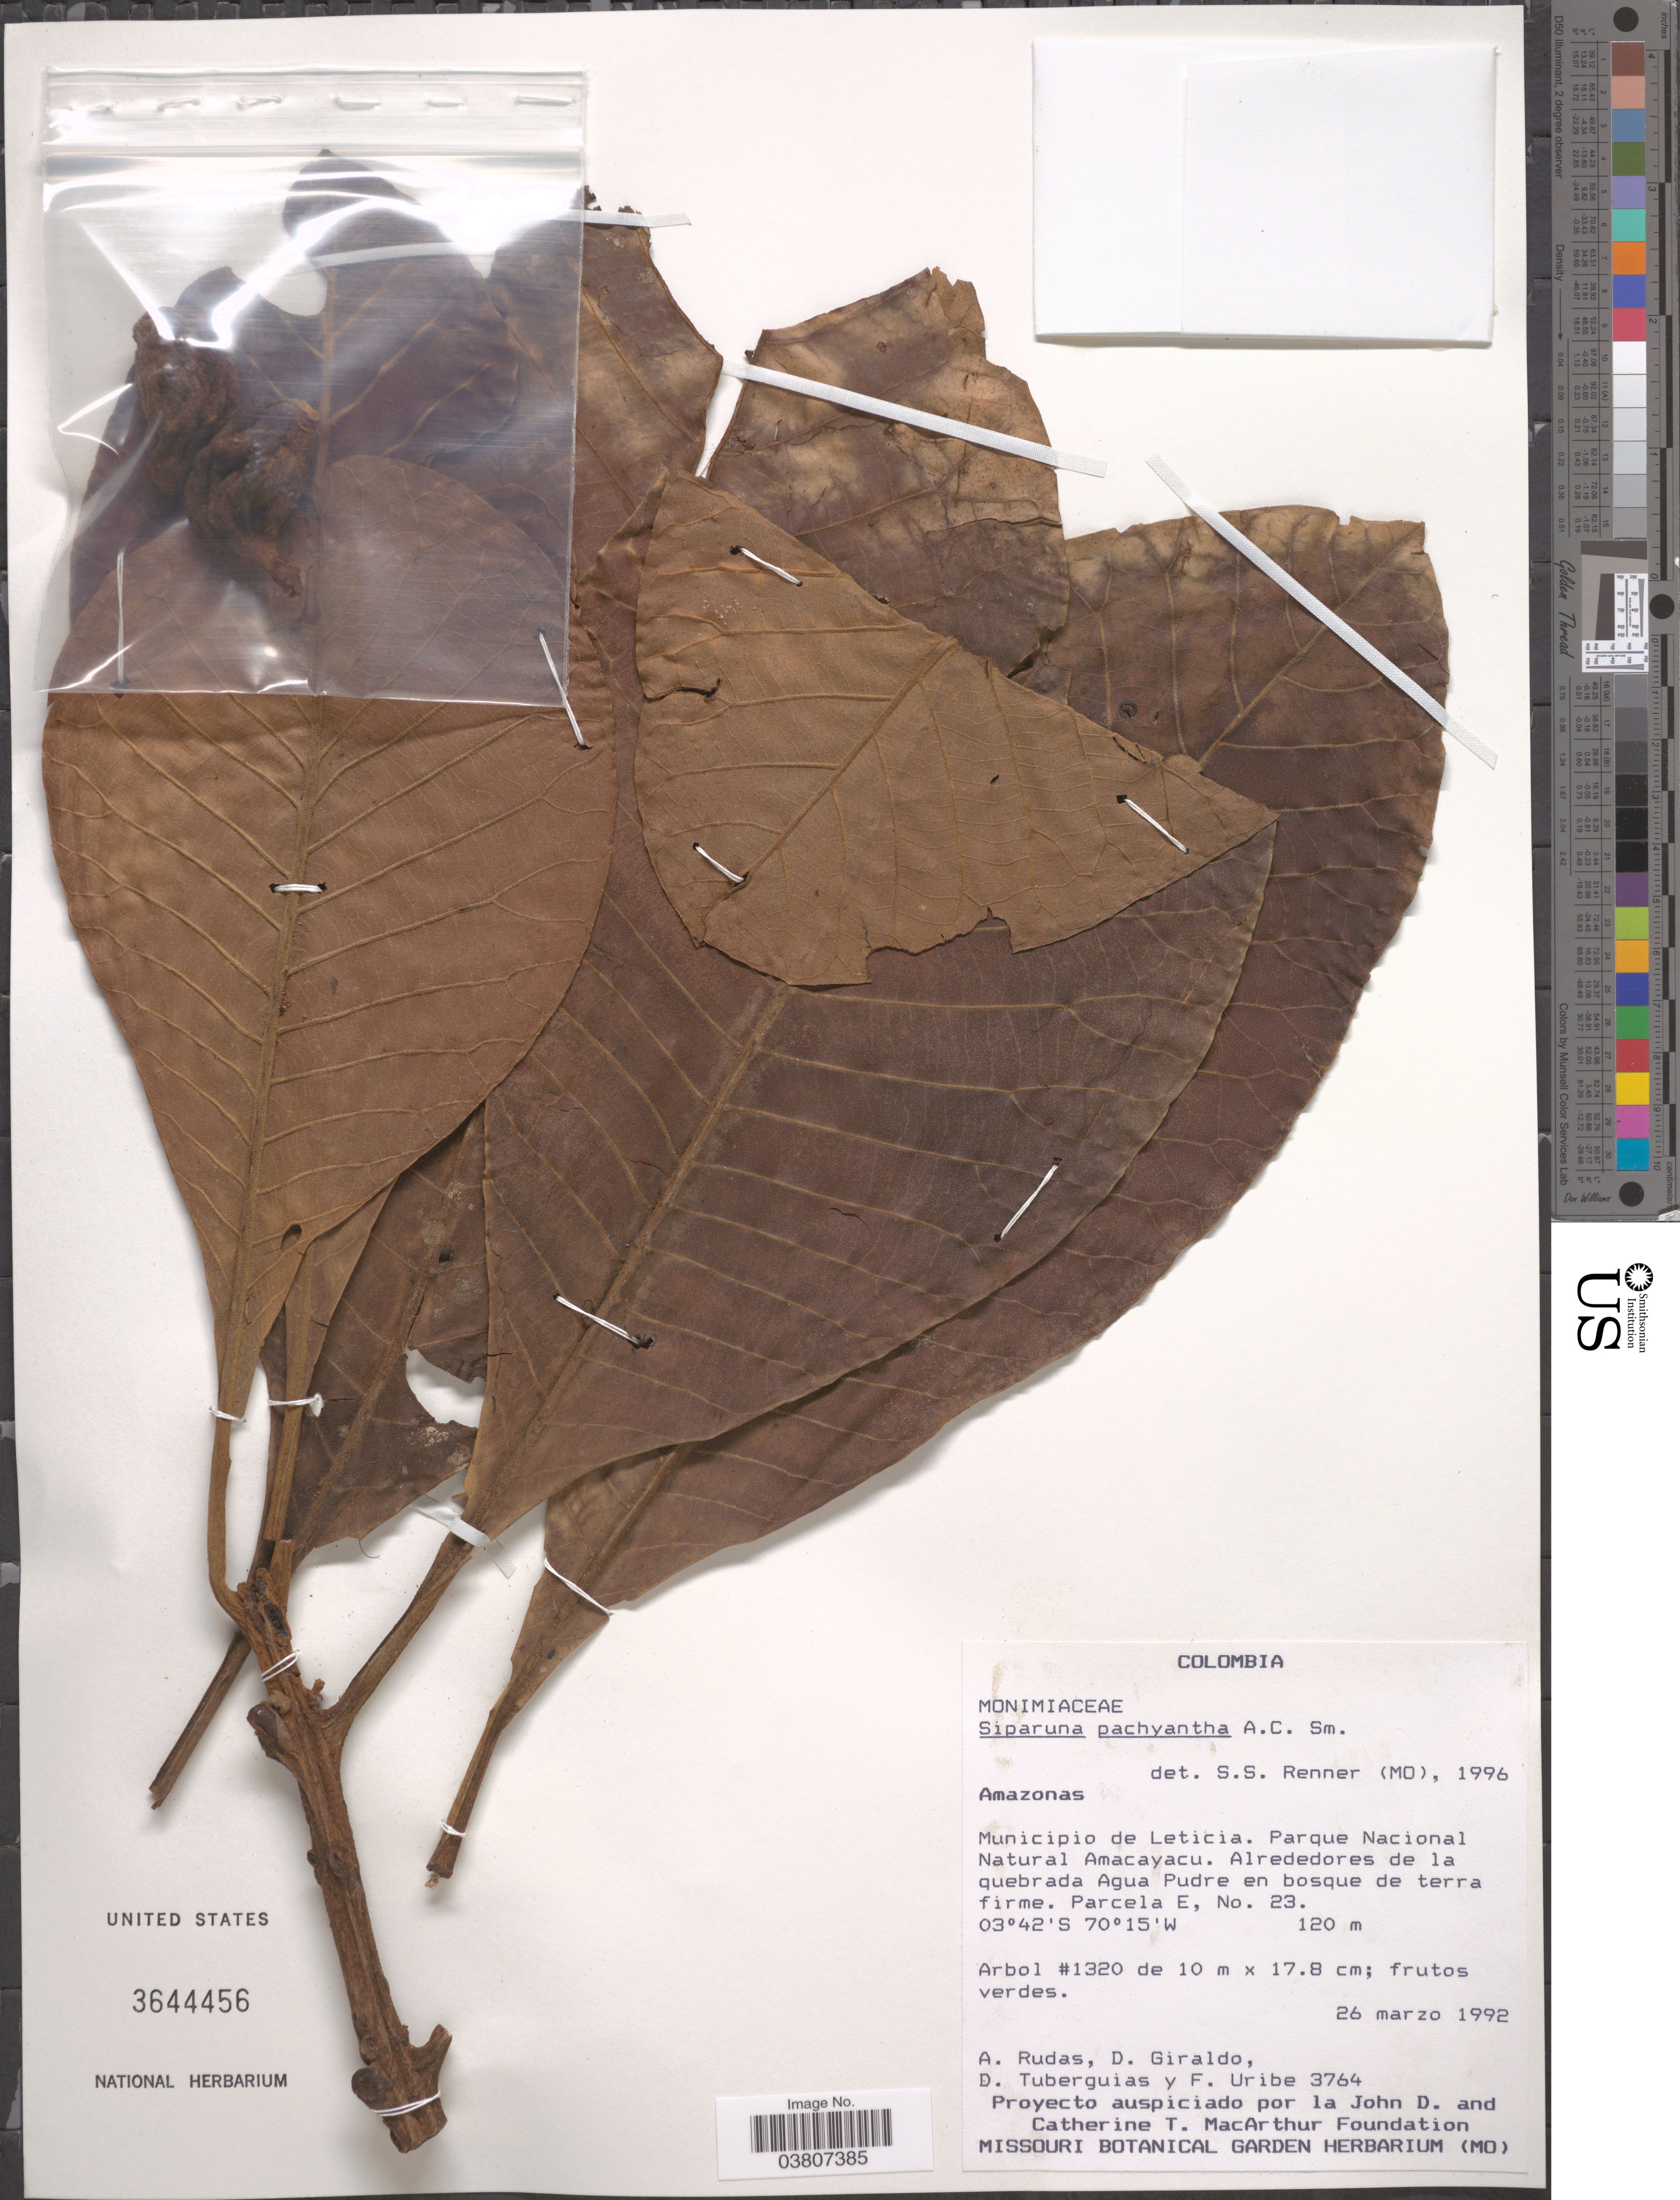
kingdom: Plantae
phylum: Tracheophyta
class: Magnoliopsida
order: Laurales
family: Siparunaceae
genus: Siparuna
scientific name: Siparuna pachyantha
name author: A.C. Sm.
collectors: A. Rudas, D. Giraldo, D. Tuberguias & F. Uribe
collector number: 3764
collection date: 1992-03-26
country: Colombia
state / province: Amazônas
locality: Municipio de Leticia. Parque Nacional Natural Amacayacu. Alrededores de la quebrada Agua Pudre en bosque de terra firme. Parcela E, No. 23.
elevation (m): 120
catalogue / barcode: US 3644456